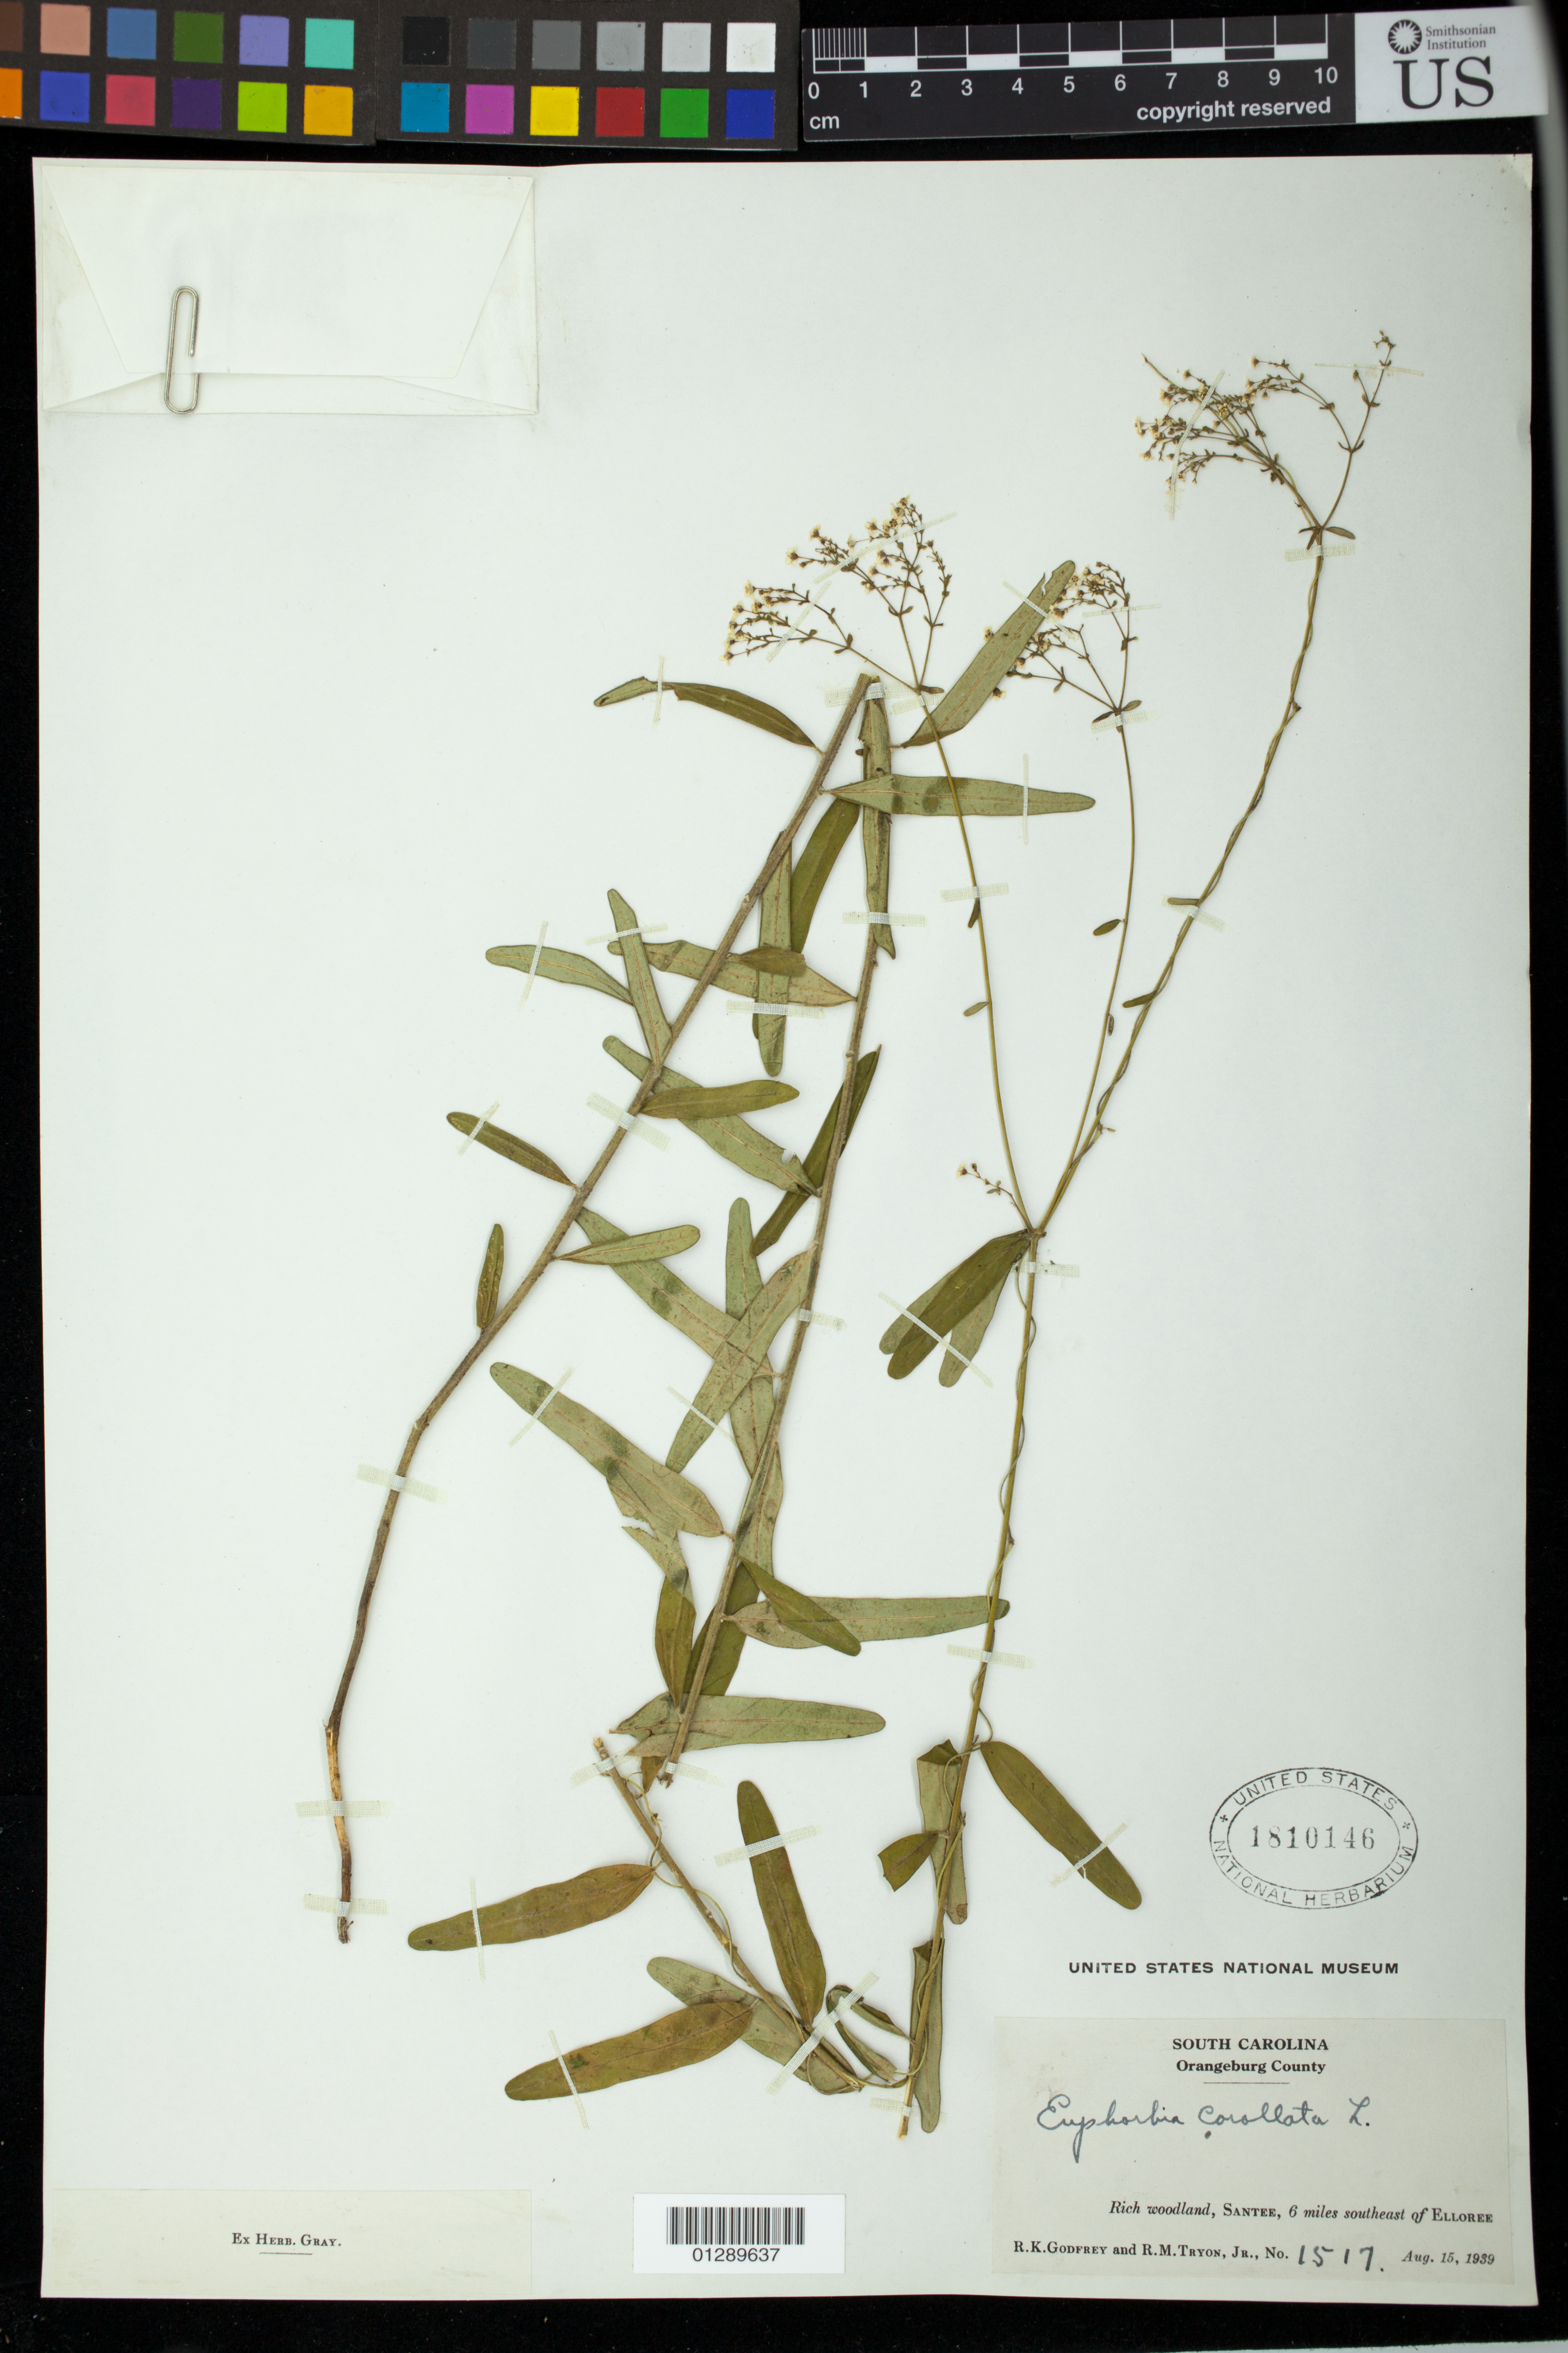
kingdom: Plantae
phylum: Tracheophyta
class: Magnoliopsida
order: Malpighiales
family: Euphorbiaceae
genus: Euphorbia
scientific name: Euphorbia corollata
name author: L.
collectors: R. K. Godfrey & R. M. Tryon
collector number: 1517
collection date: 1939-08-15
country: United States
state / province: South Carolina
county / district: Orangeburg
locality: Santee, 6 miles southeast of Elloree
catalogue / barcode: US 1810146